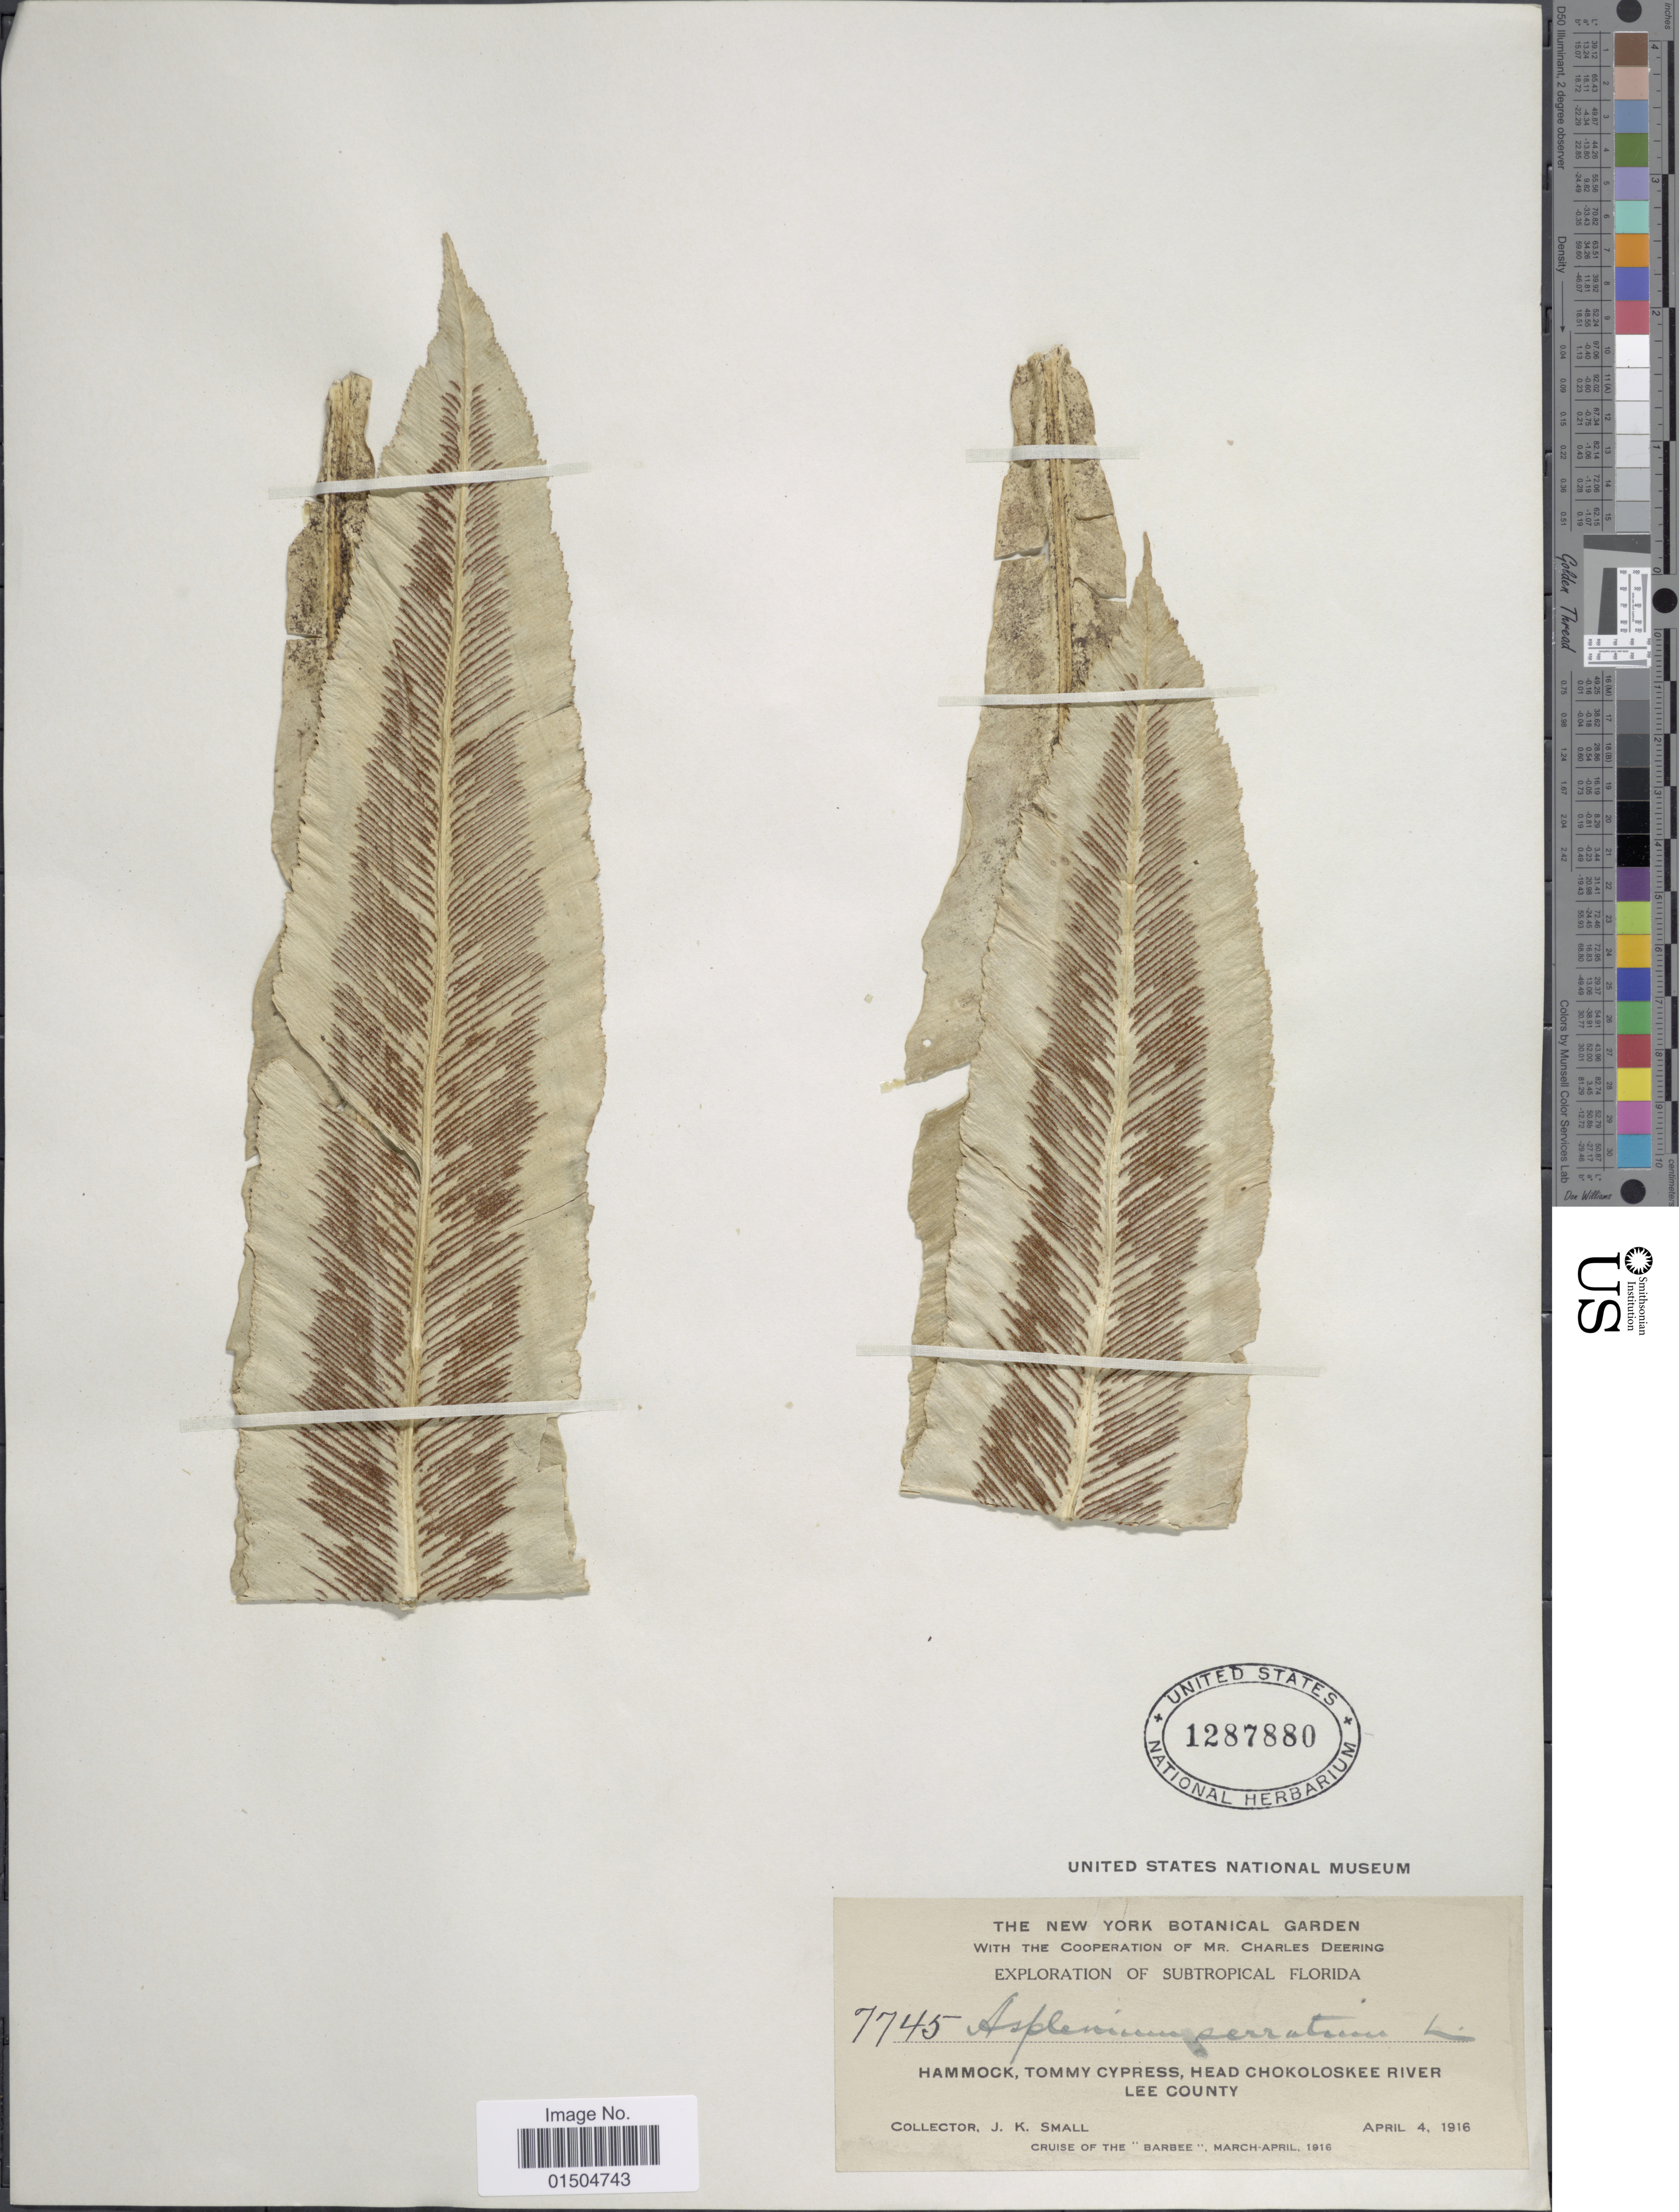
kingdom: Plantae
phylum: Tracheophyta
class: Polypodiopsida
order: Polypodiales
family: Aspleniaceae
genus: Asplenium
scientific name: Asplenium serratum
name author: L.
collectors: J. K. Small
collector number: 7745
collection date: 1916-04-04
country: United States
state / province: Florida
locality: Subtropical Florida. Hammock, Tommy Cypress, Head Chokoloskee River. Lee County.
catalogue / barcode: US 1287880